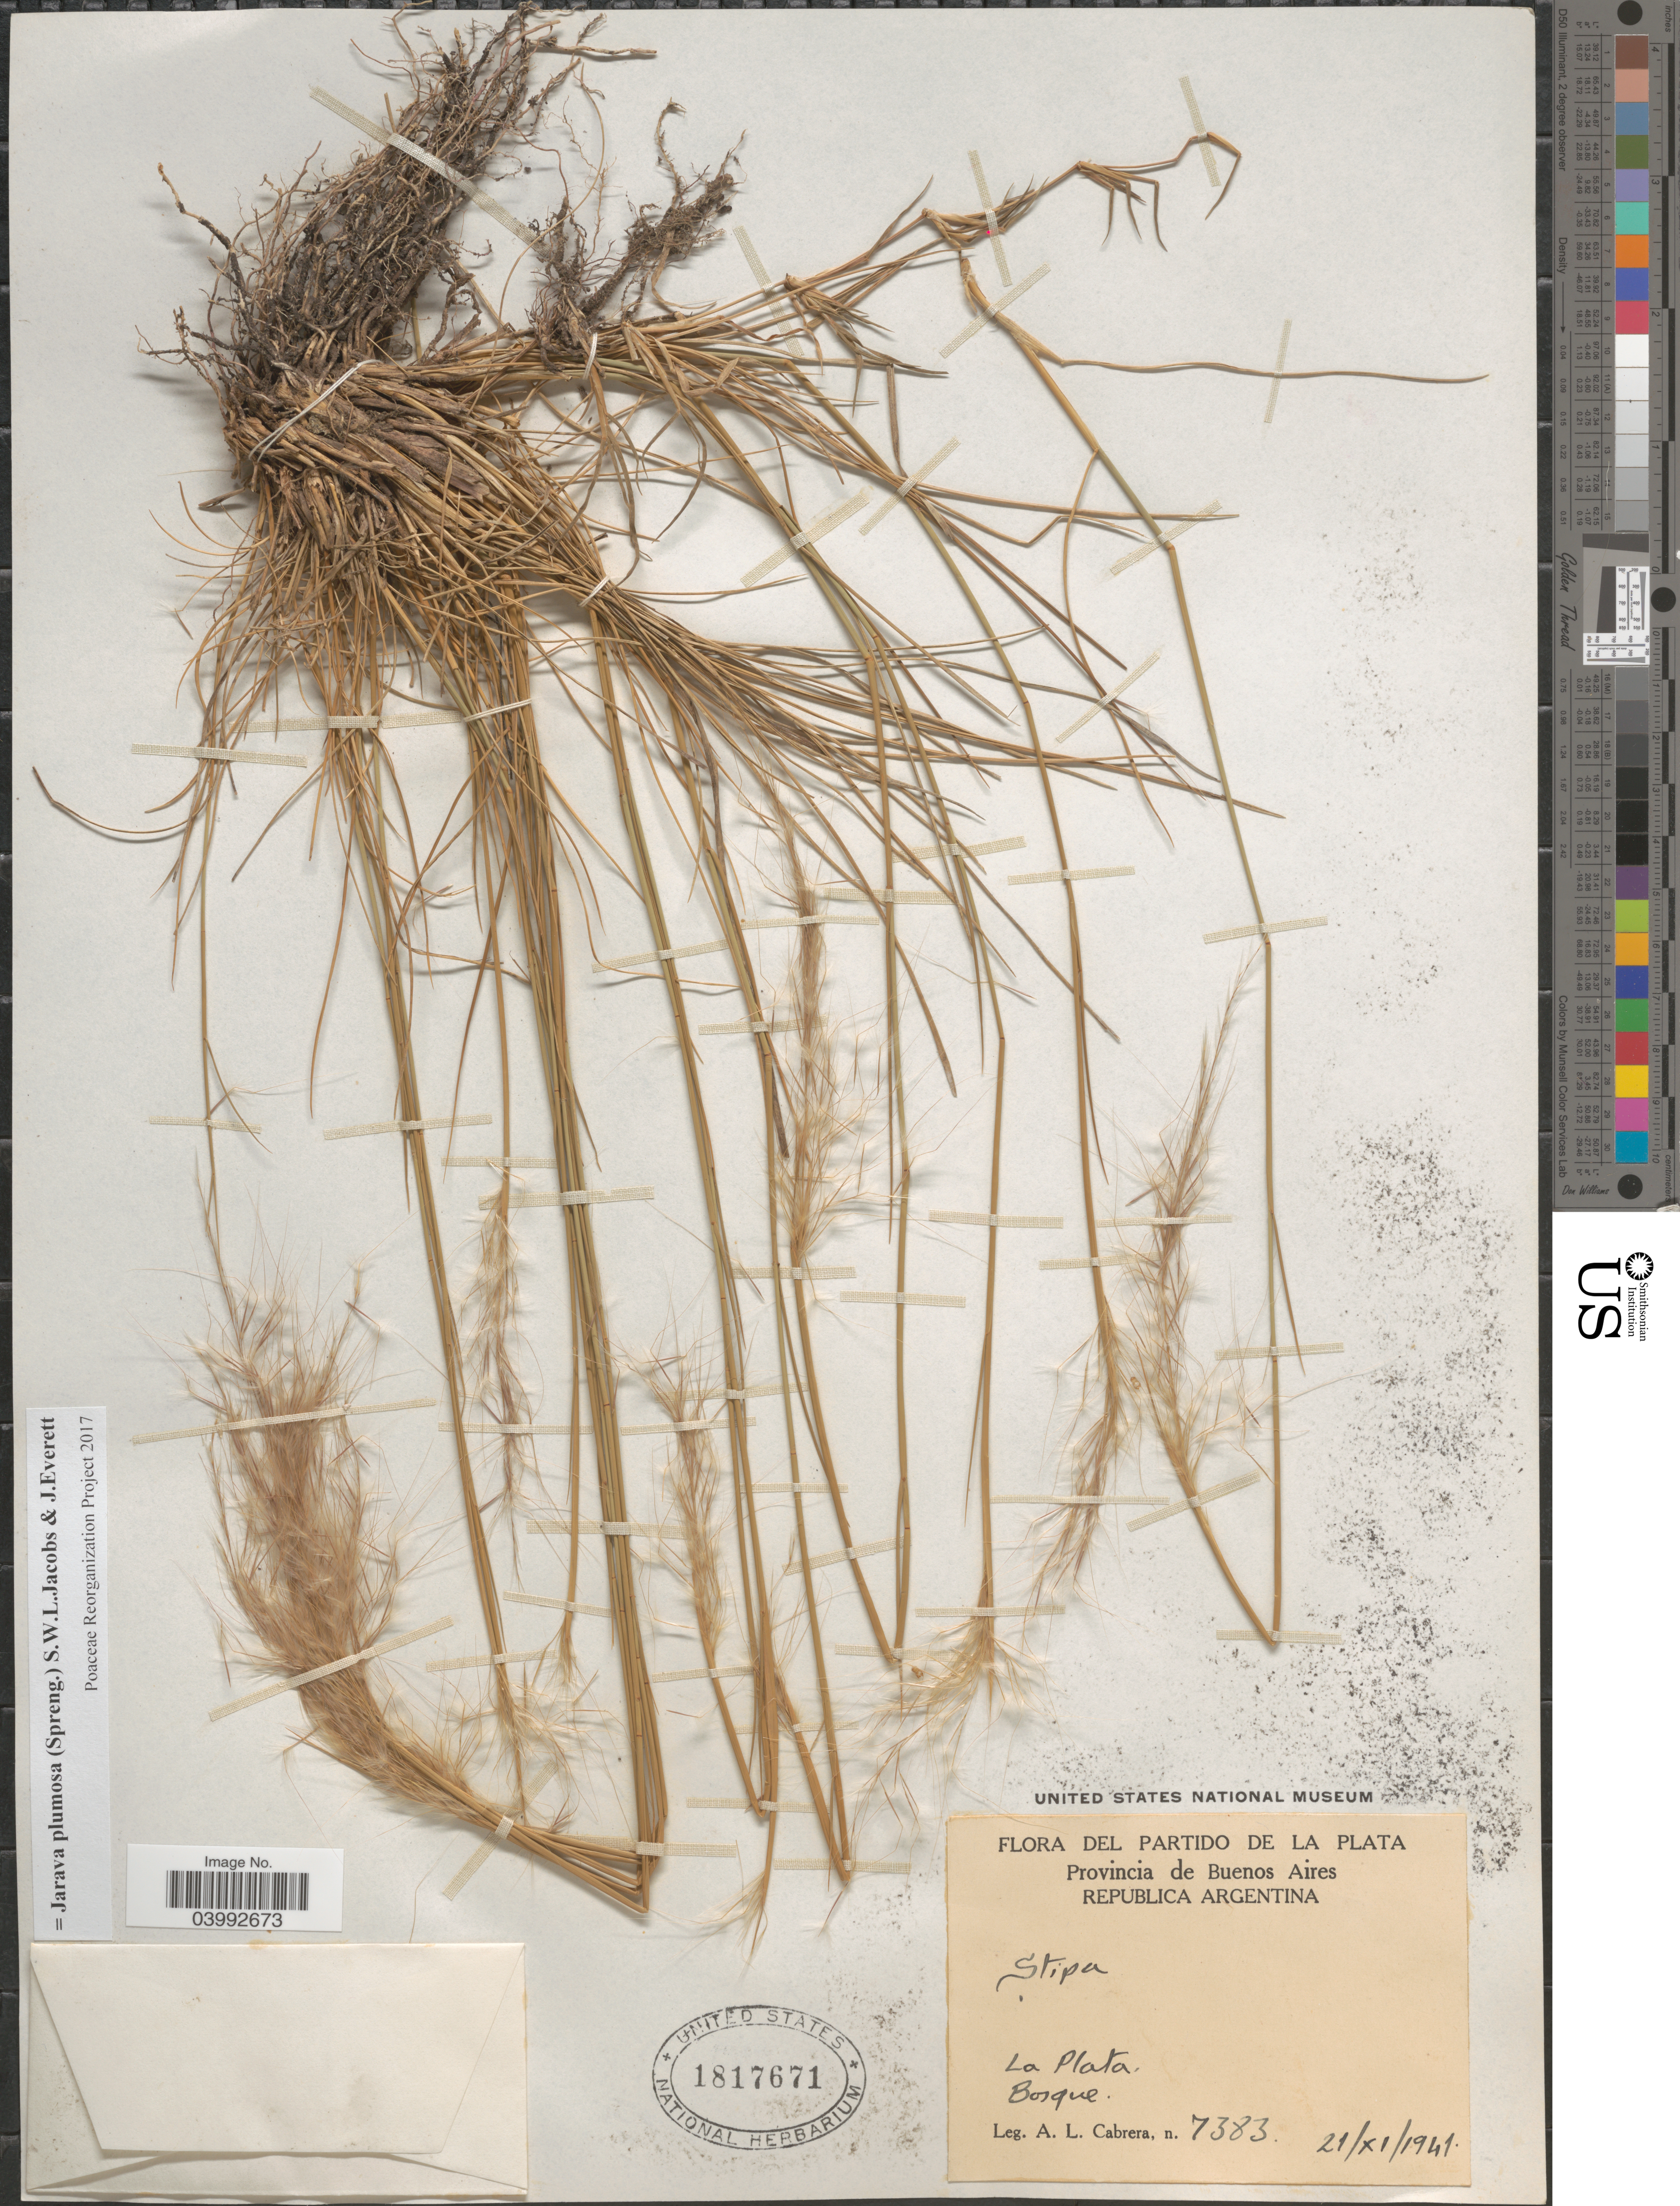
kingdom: Plantae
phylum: Tracheophyta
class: Liliopsida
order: Poales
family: Poaceae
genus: Stipa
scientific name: Stipa papposa Nees, nom. illeg.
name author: Nees in Mart.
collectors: A. L. Cabrera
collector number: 7383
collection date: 1941-11-21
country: Argentina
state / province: Buenos Aires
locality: Partido de La Plata. Republica Argentina. La Plata.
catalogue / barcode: US 1817671